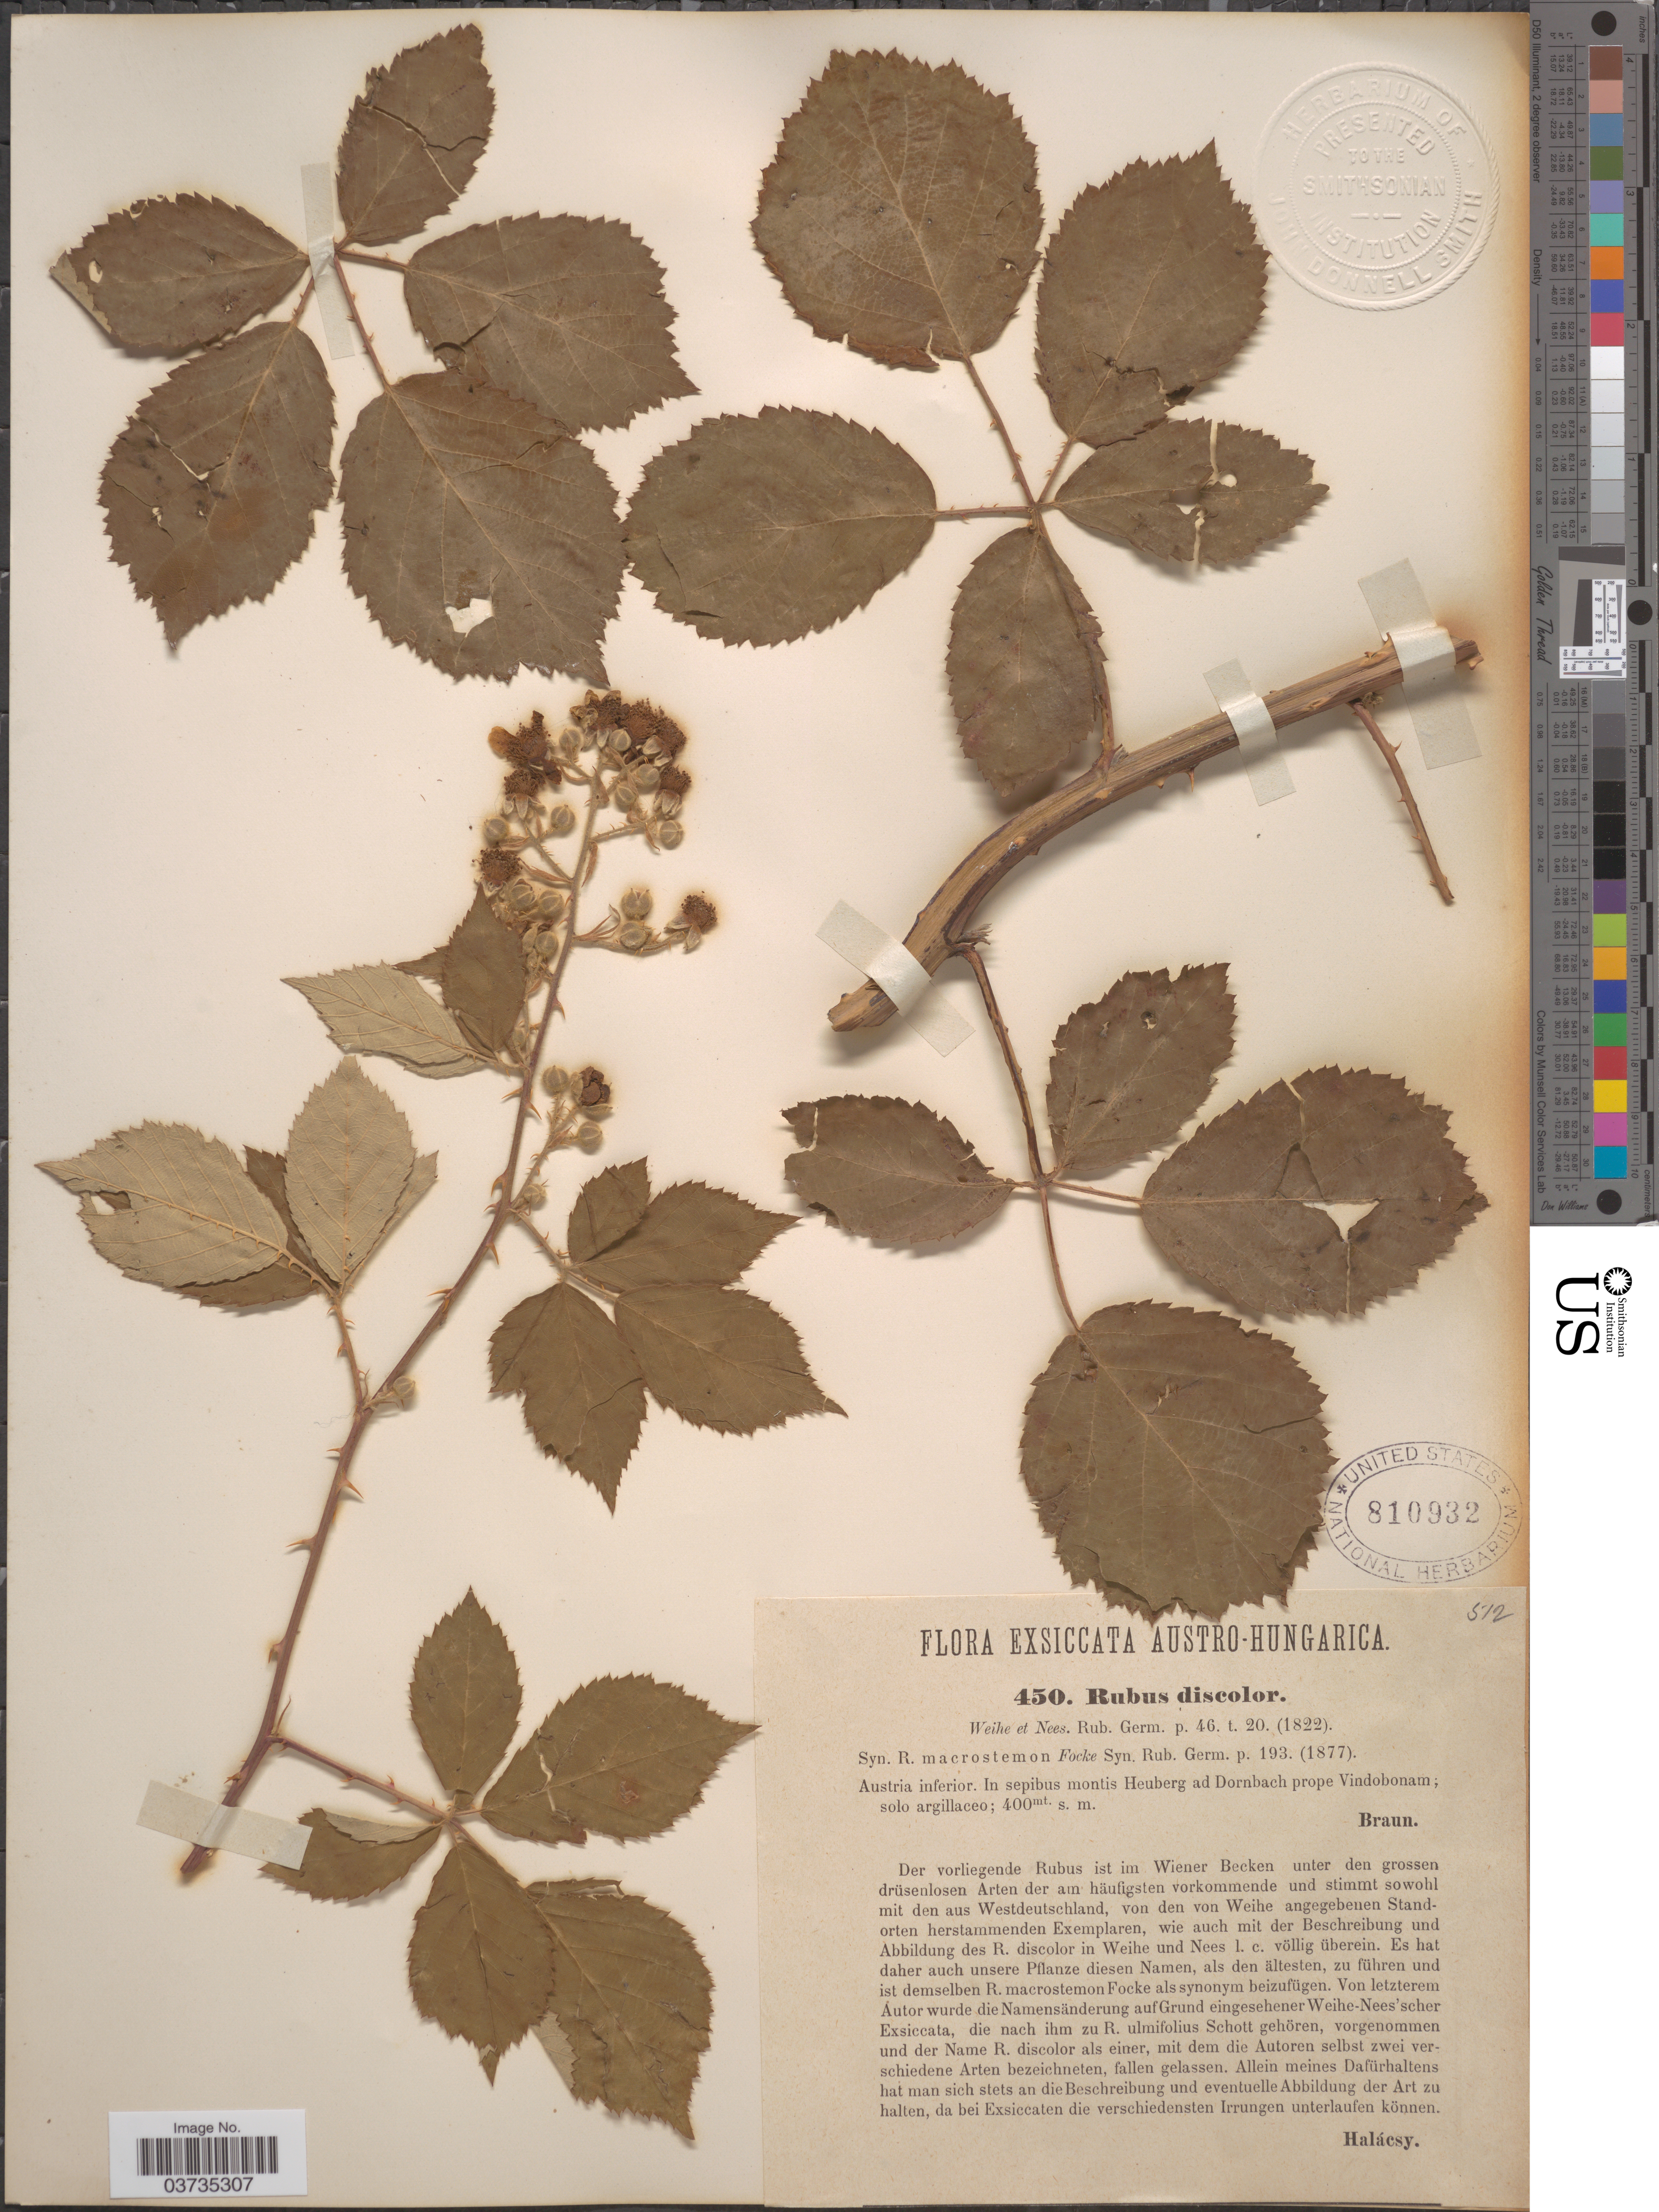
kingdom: Plantae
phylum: Tracheophyta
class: Magnoliopsida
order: Rosales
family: Rosaceae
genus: Rubus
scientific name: Rubus discolor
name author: Weihe & Nees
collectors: Braun, --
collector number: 450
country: Austria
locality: Austro-Hungarica. Austria inferior: In sepibus montis Heuberg ad Dornbach prope Vindobonam.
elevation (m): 400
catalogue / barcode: US 810932